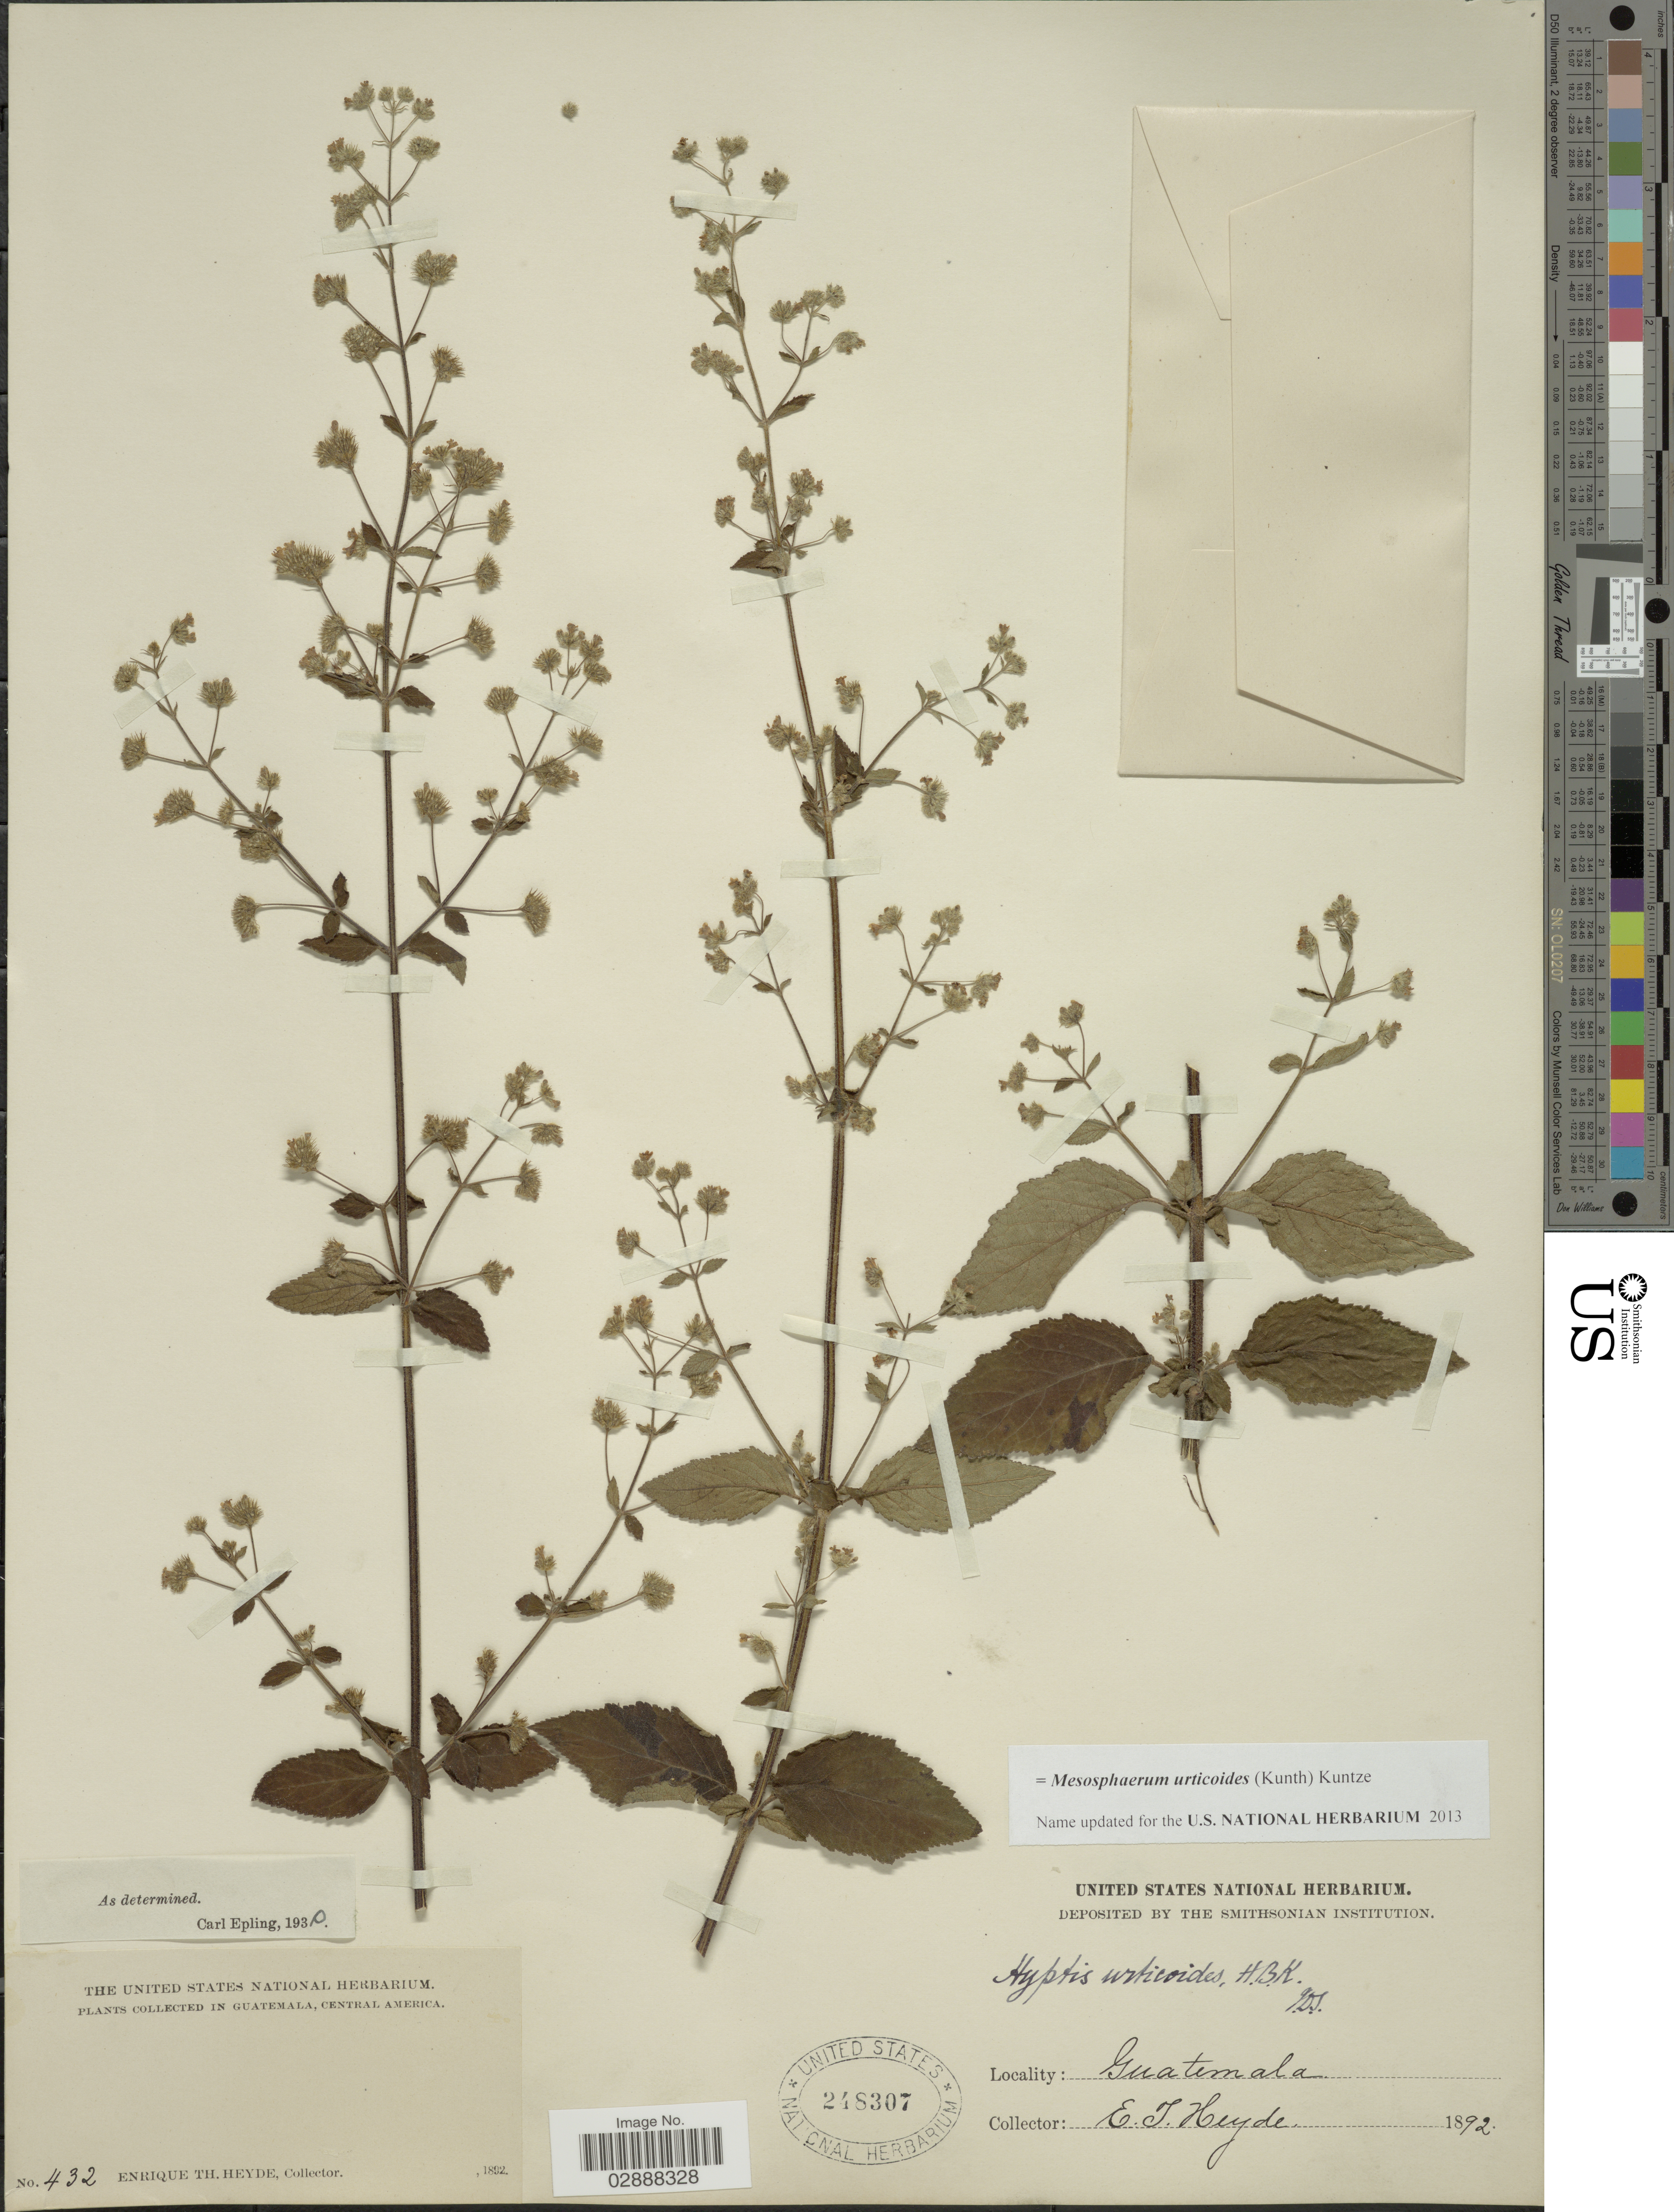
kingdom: Plantae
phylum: Tracheophyta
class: Magnoliopsida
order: Lamiales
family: Lamiaceae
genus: Mesosphaerum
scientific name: Mesosphaerum urticoides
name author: (Kunth) Kuntze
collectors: E. T. Heyde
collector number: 432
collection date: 1892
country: Guatemala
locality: Central America.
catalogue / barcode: US 248307